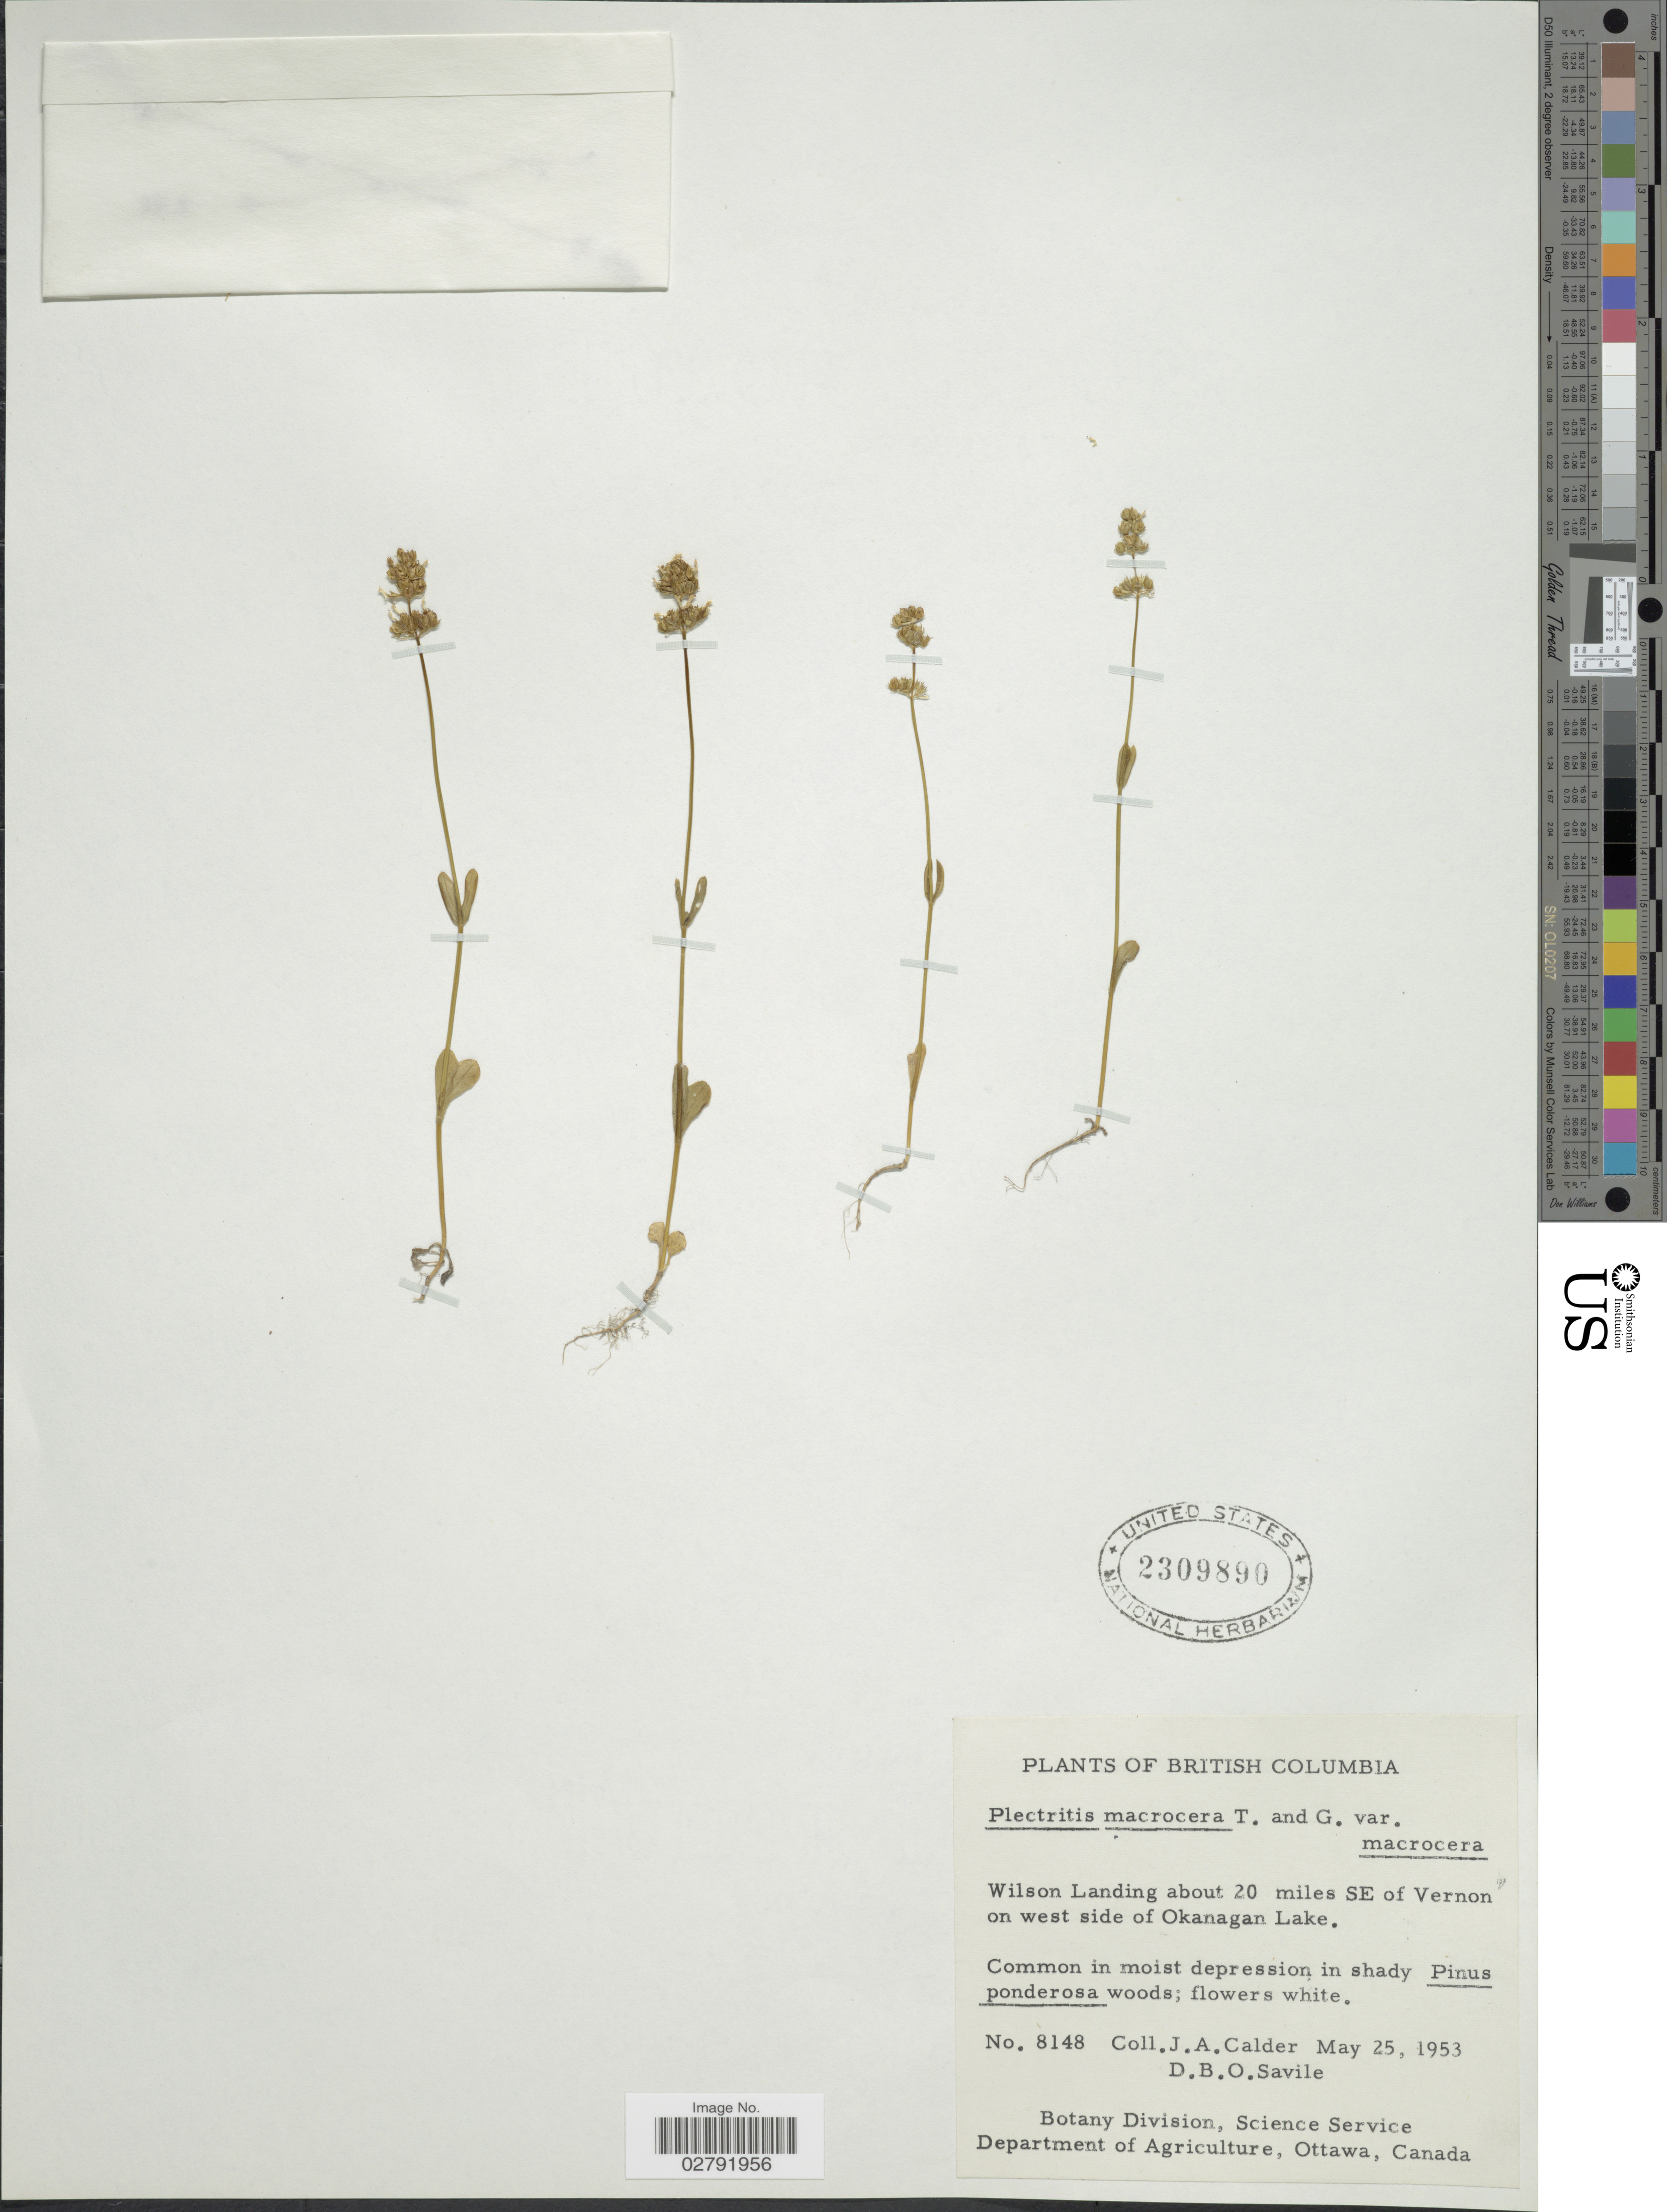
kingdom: Plantae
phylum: Tracheophyta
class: Magnoliopsida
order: Dipsacales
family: Caprifoliaceae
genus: Plectritis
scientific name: Plectritis macrocera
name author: Torr. & A. Gray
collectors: J. A. Calder & D. Savile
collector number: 8148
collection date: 1953-05-25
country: Canada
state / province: British Columbia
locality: Wilson Landing about 20 miles SE of Vernon on west side of Okanagan Lake.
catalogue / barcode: US 2309890